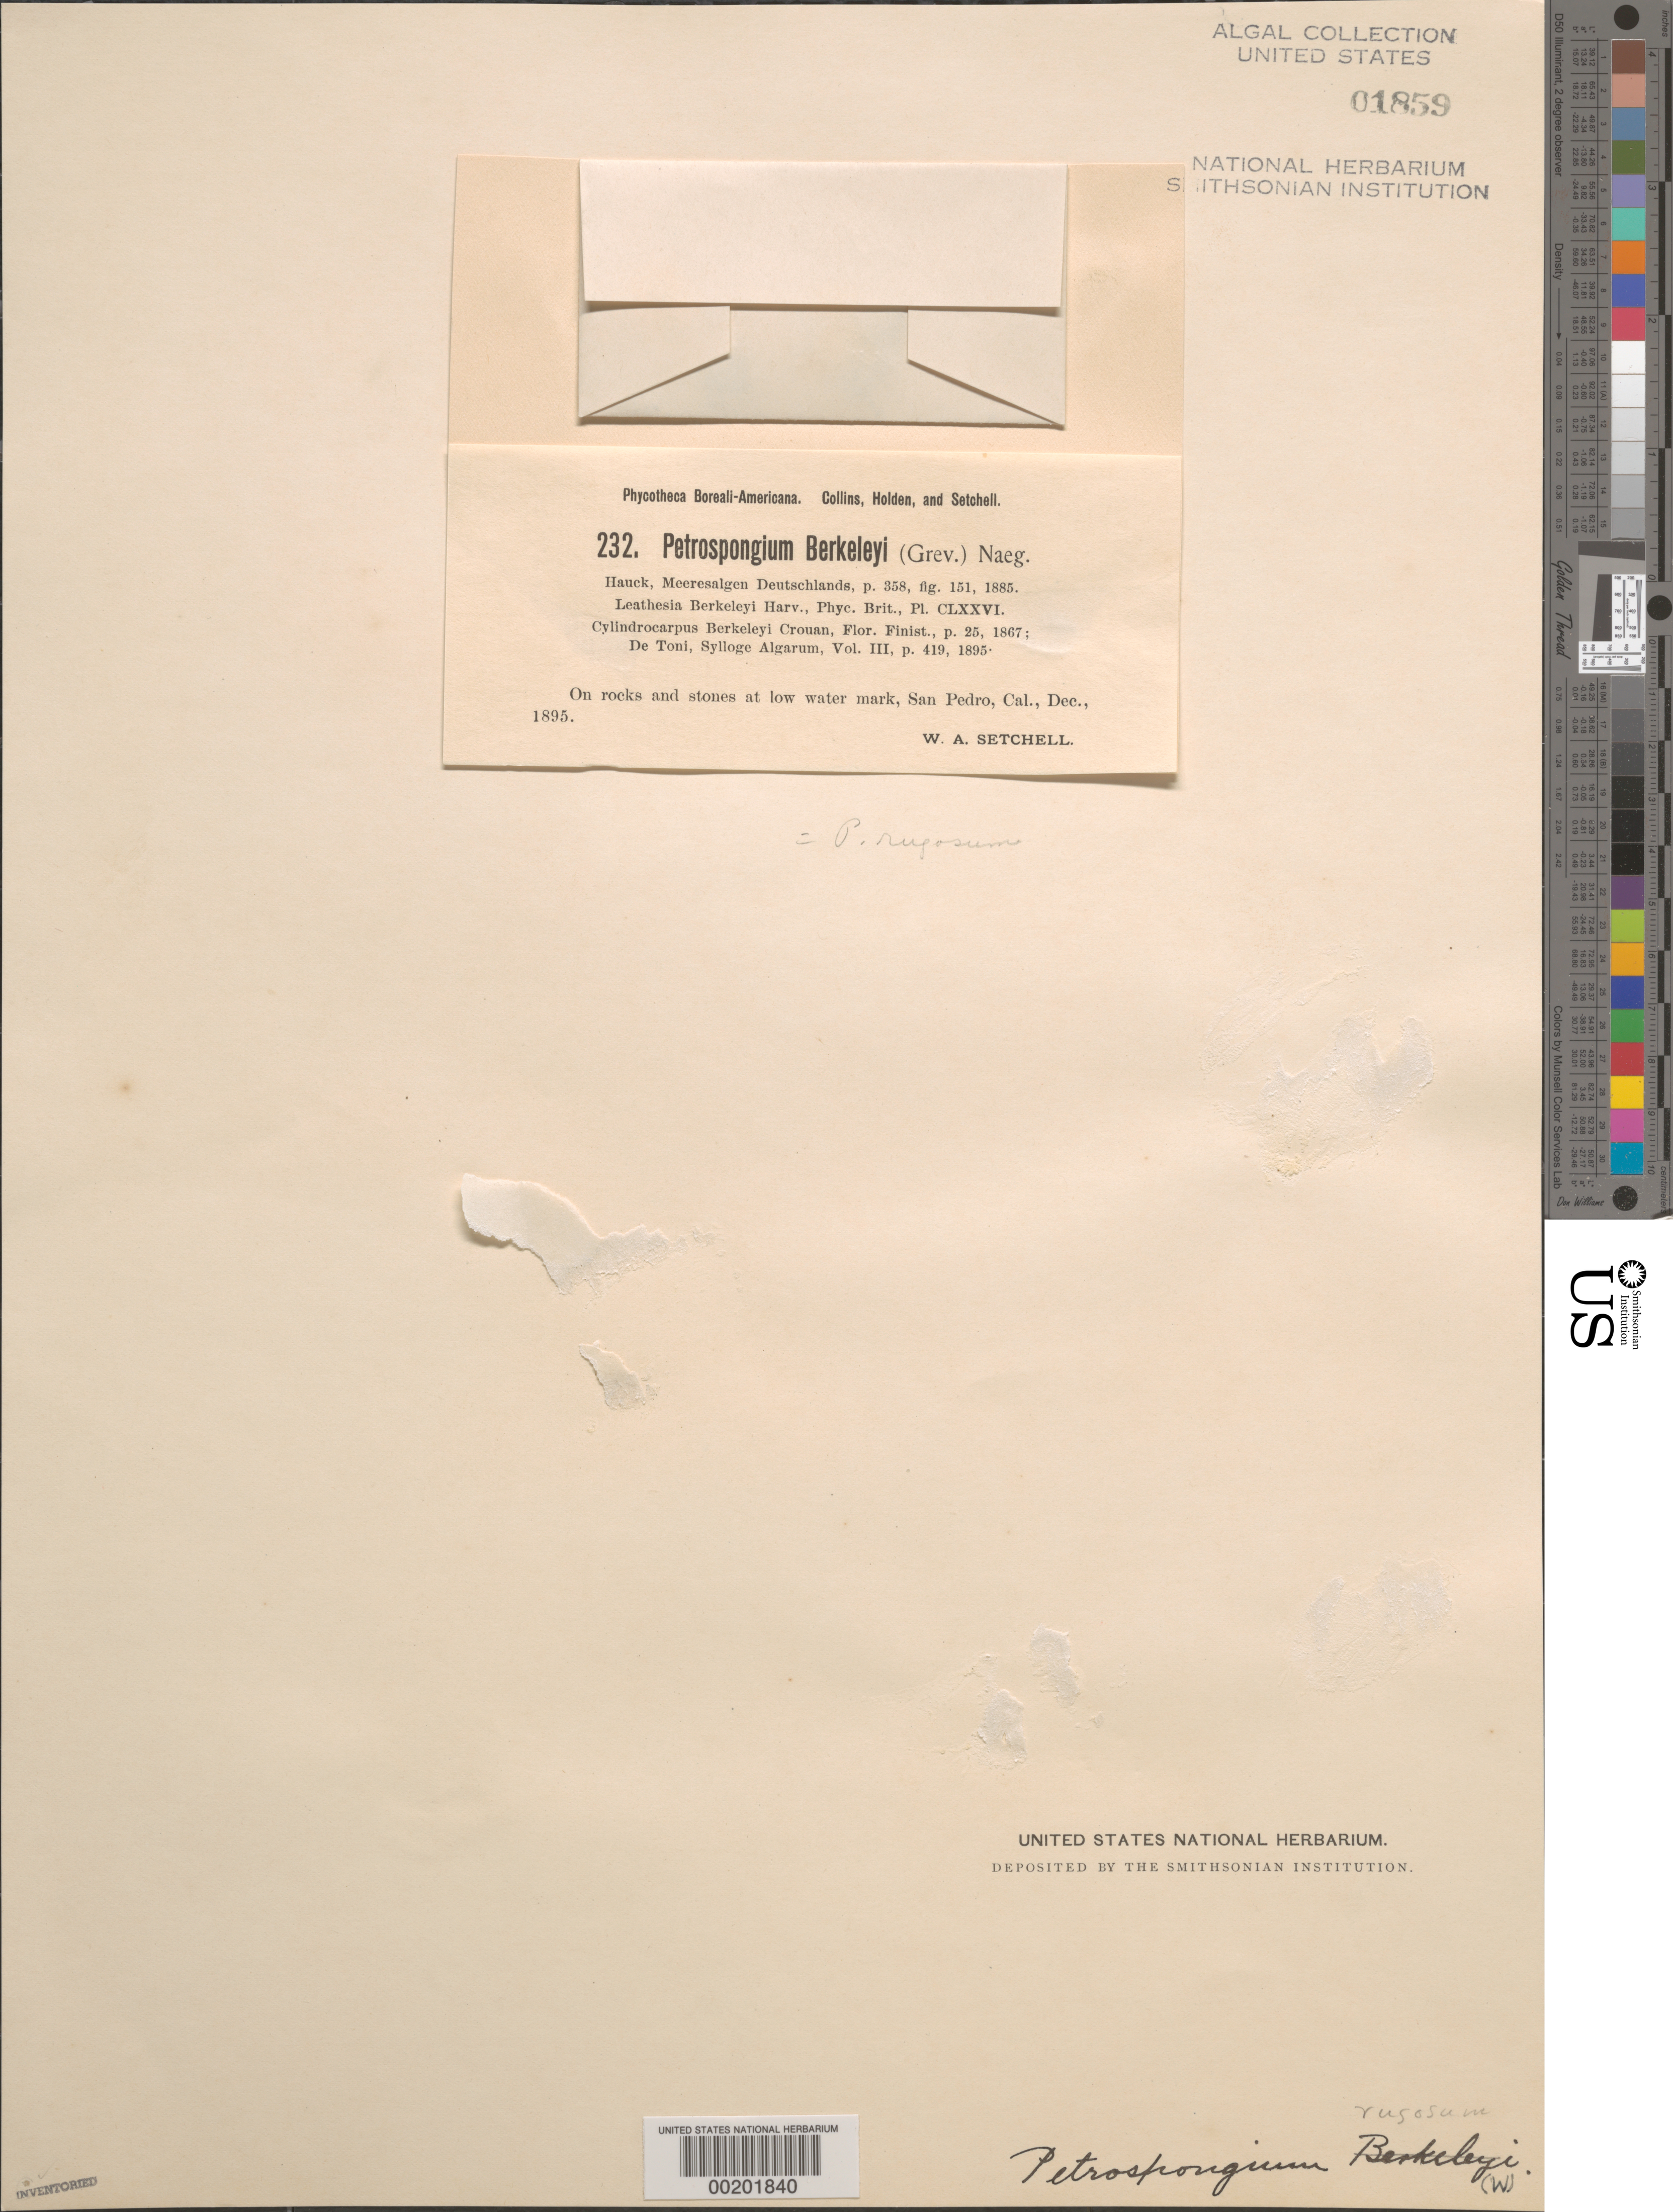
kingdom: Chromista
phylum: Ochrophyta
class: Phaeophyceae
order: Ectocarpales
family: Petrospongiaceae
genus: Petrospongium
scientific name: Petrospongium rugosum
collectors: W. Setchell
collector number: PB-A 232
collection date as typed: Dec 1895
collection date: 1895-12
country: United States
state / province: California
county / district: Los Angeles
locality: San Pedro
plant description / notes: Collins, Holden & Setchell, Phycotheca Boreali-Americana, as Petrospongium berkeleyi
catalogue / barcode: US 1859